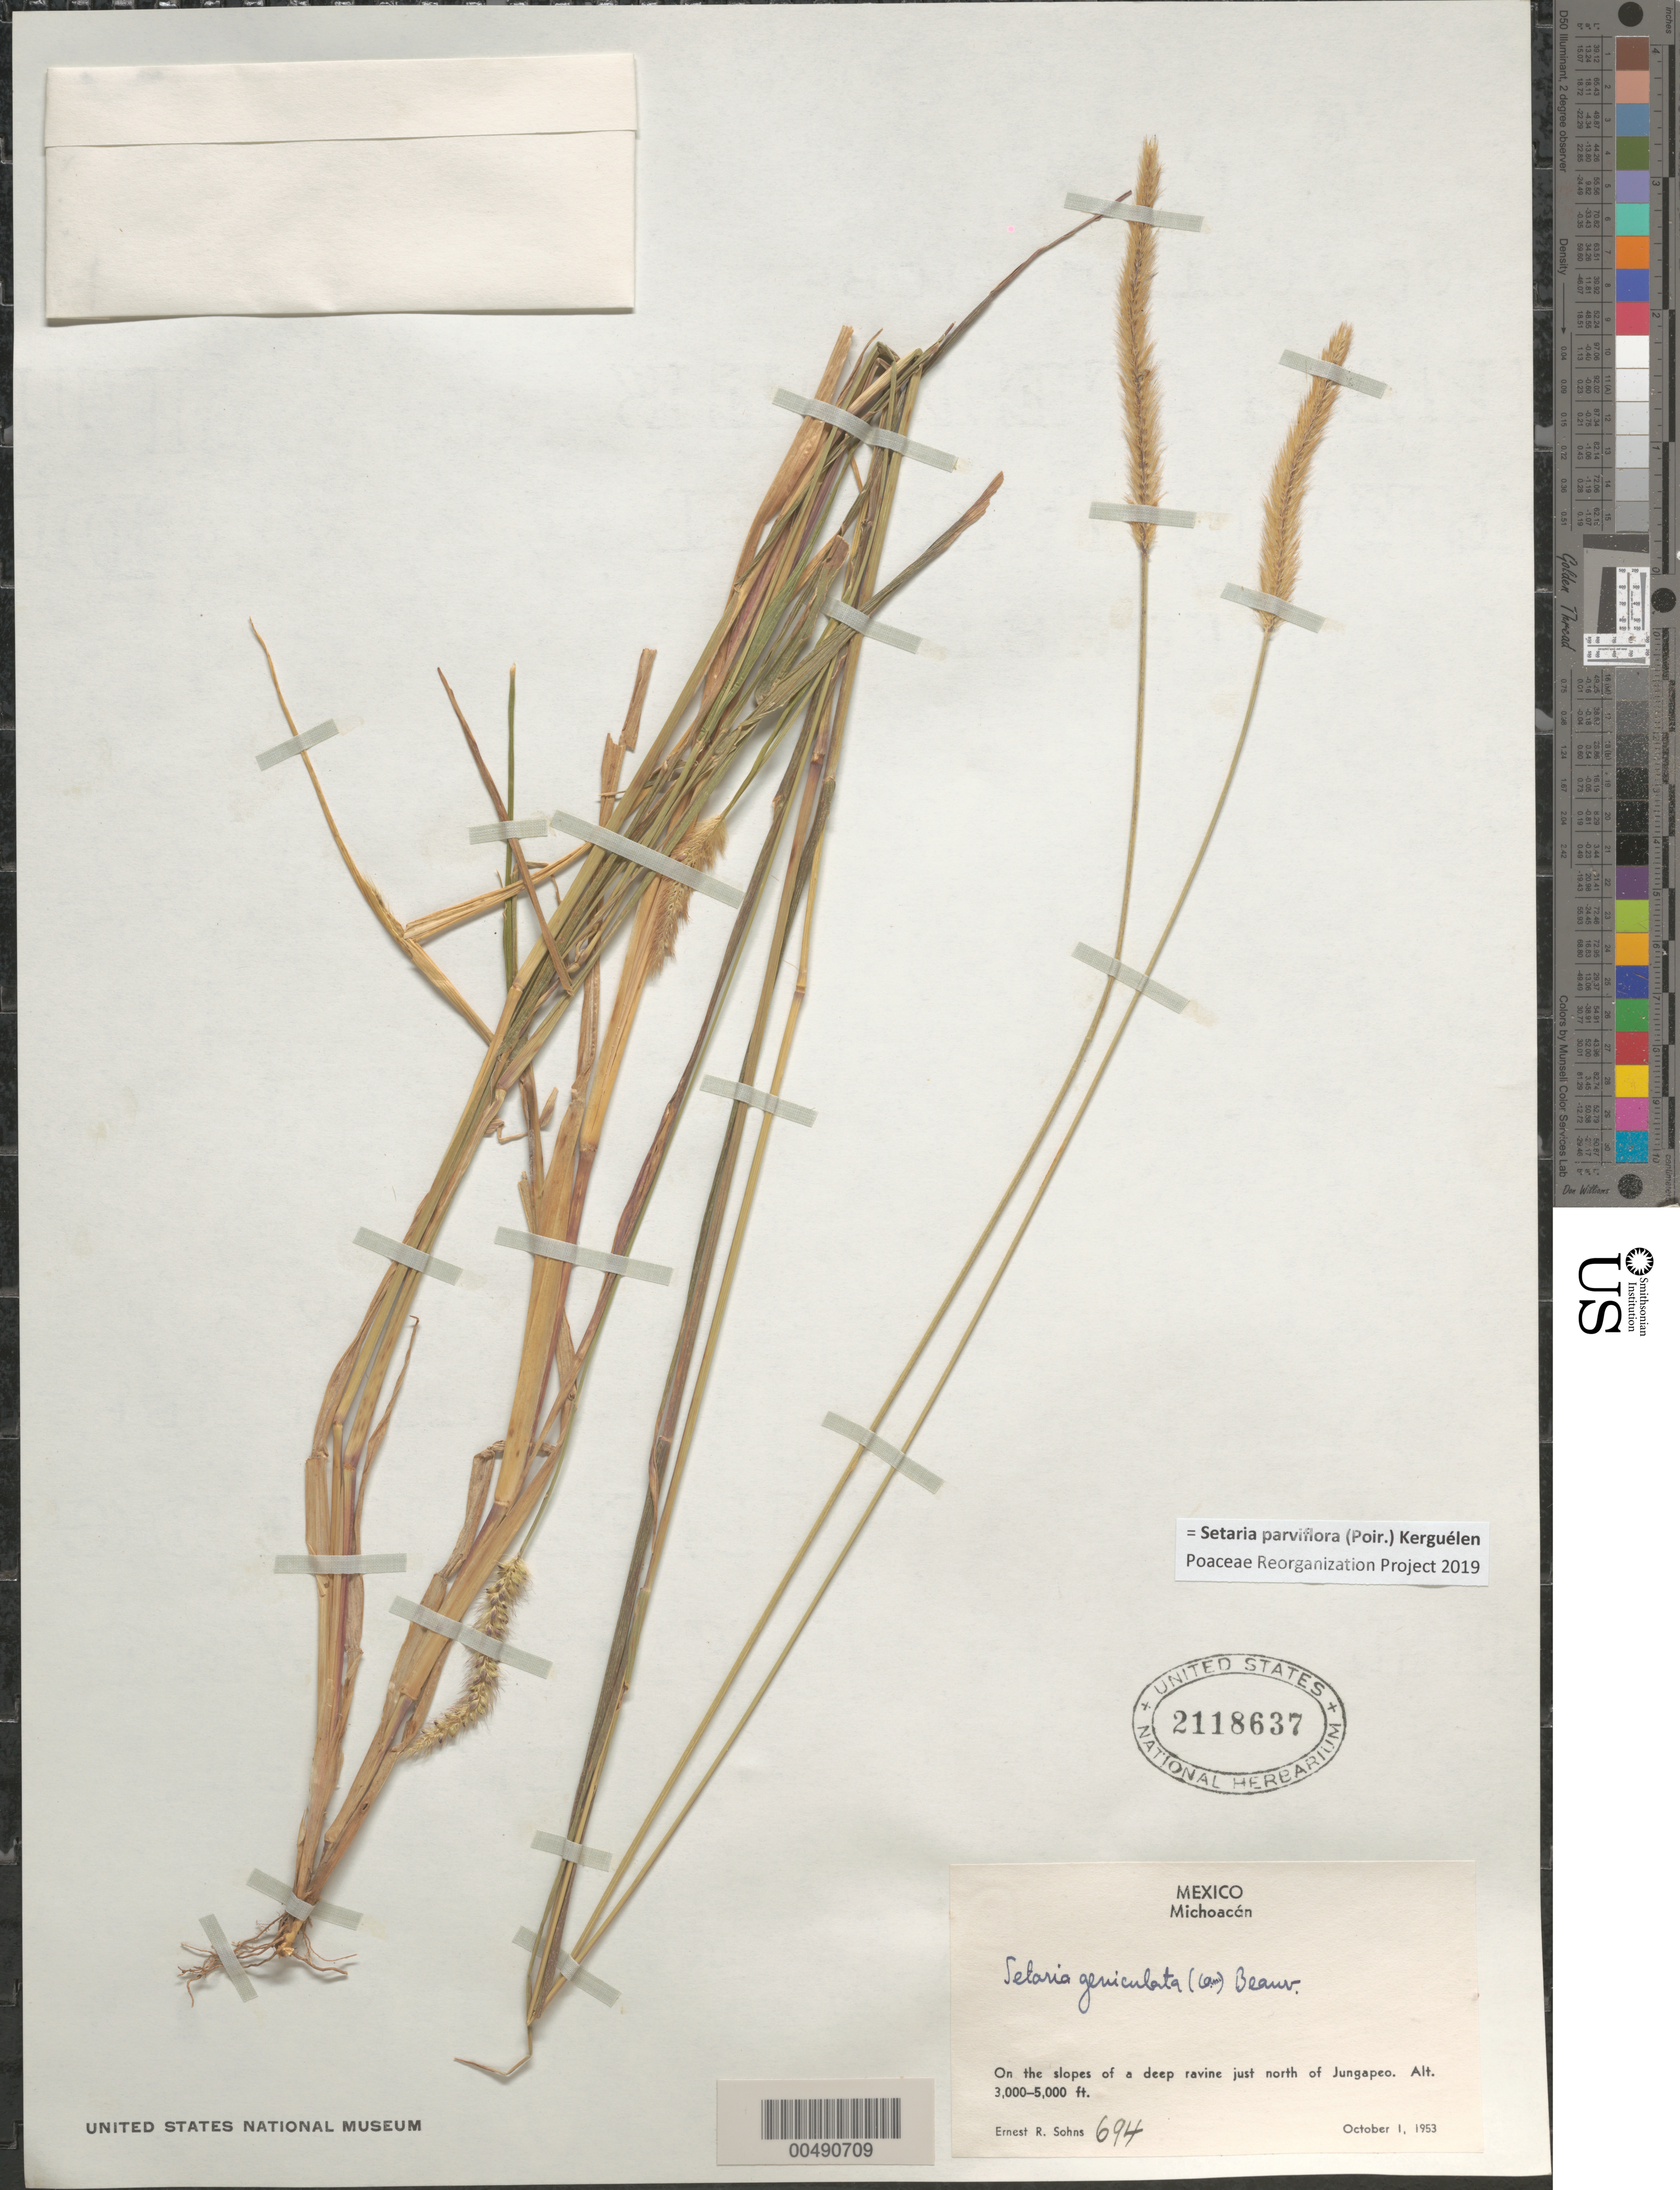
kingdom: Plantae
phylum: Tracheophyta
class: Liliopsida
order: Poales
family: Poaceae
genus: Setaria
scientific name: Setaria parviflora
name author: (Poir.) Kerguélen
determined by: Poaceae Reorganization Project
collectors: E. R. Sohns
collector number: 694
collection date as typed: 1 Oct 1953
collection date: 1953-10-01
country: Mexico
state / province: Michoacán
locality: Just N of Jungapeo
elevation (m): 914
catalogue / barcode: US 2118637